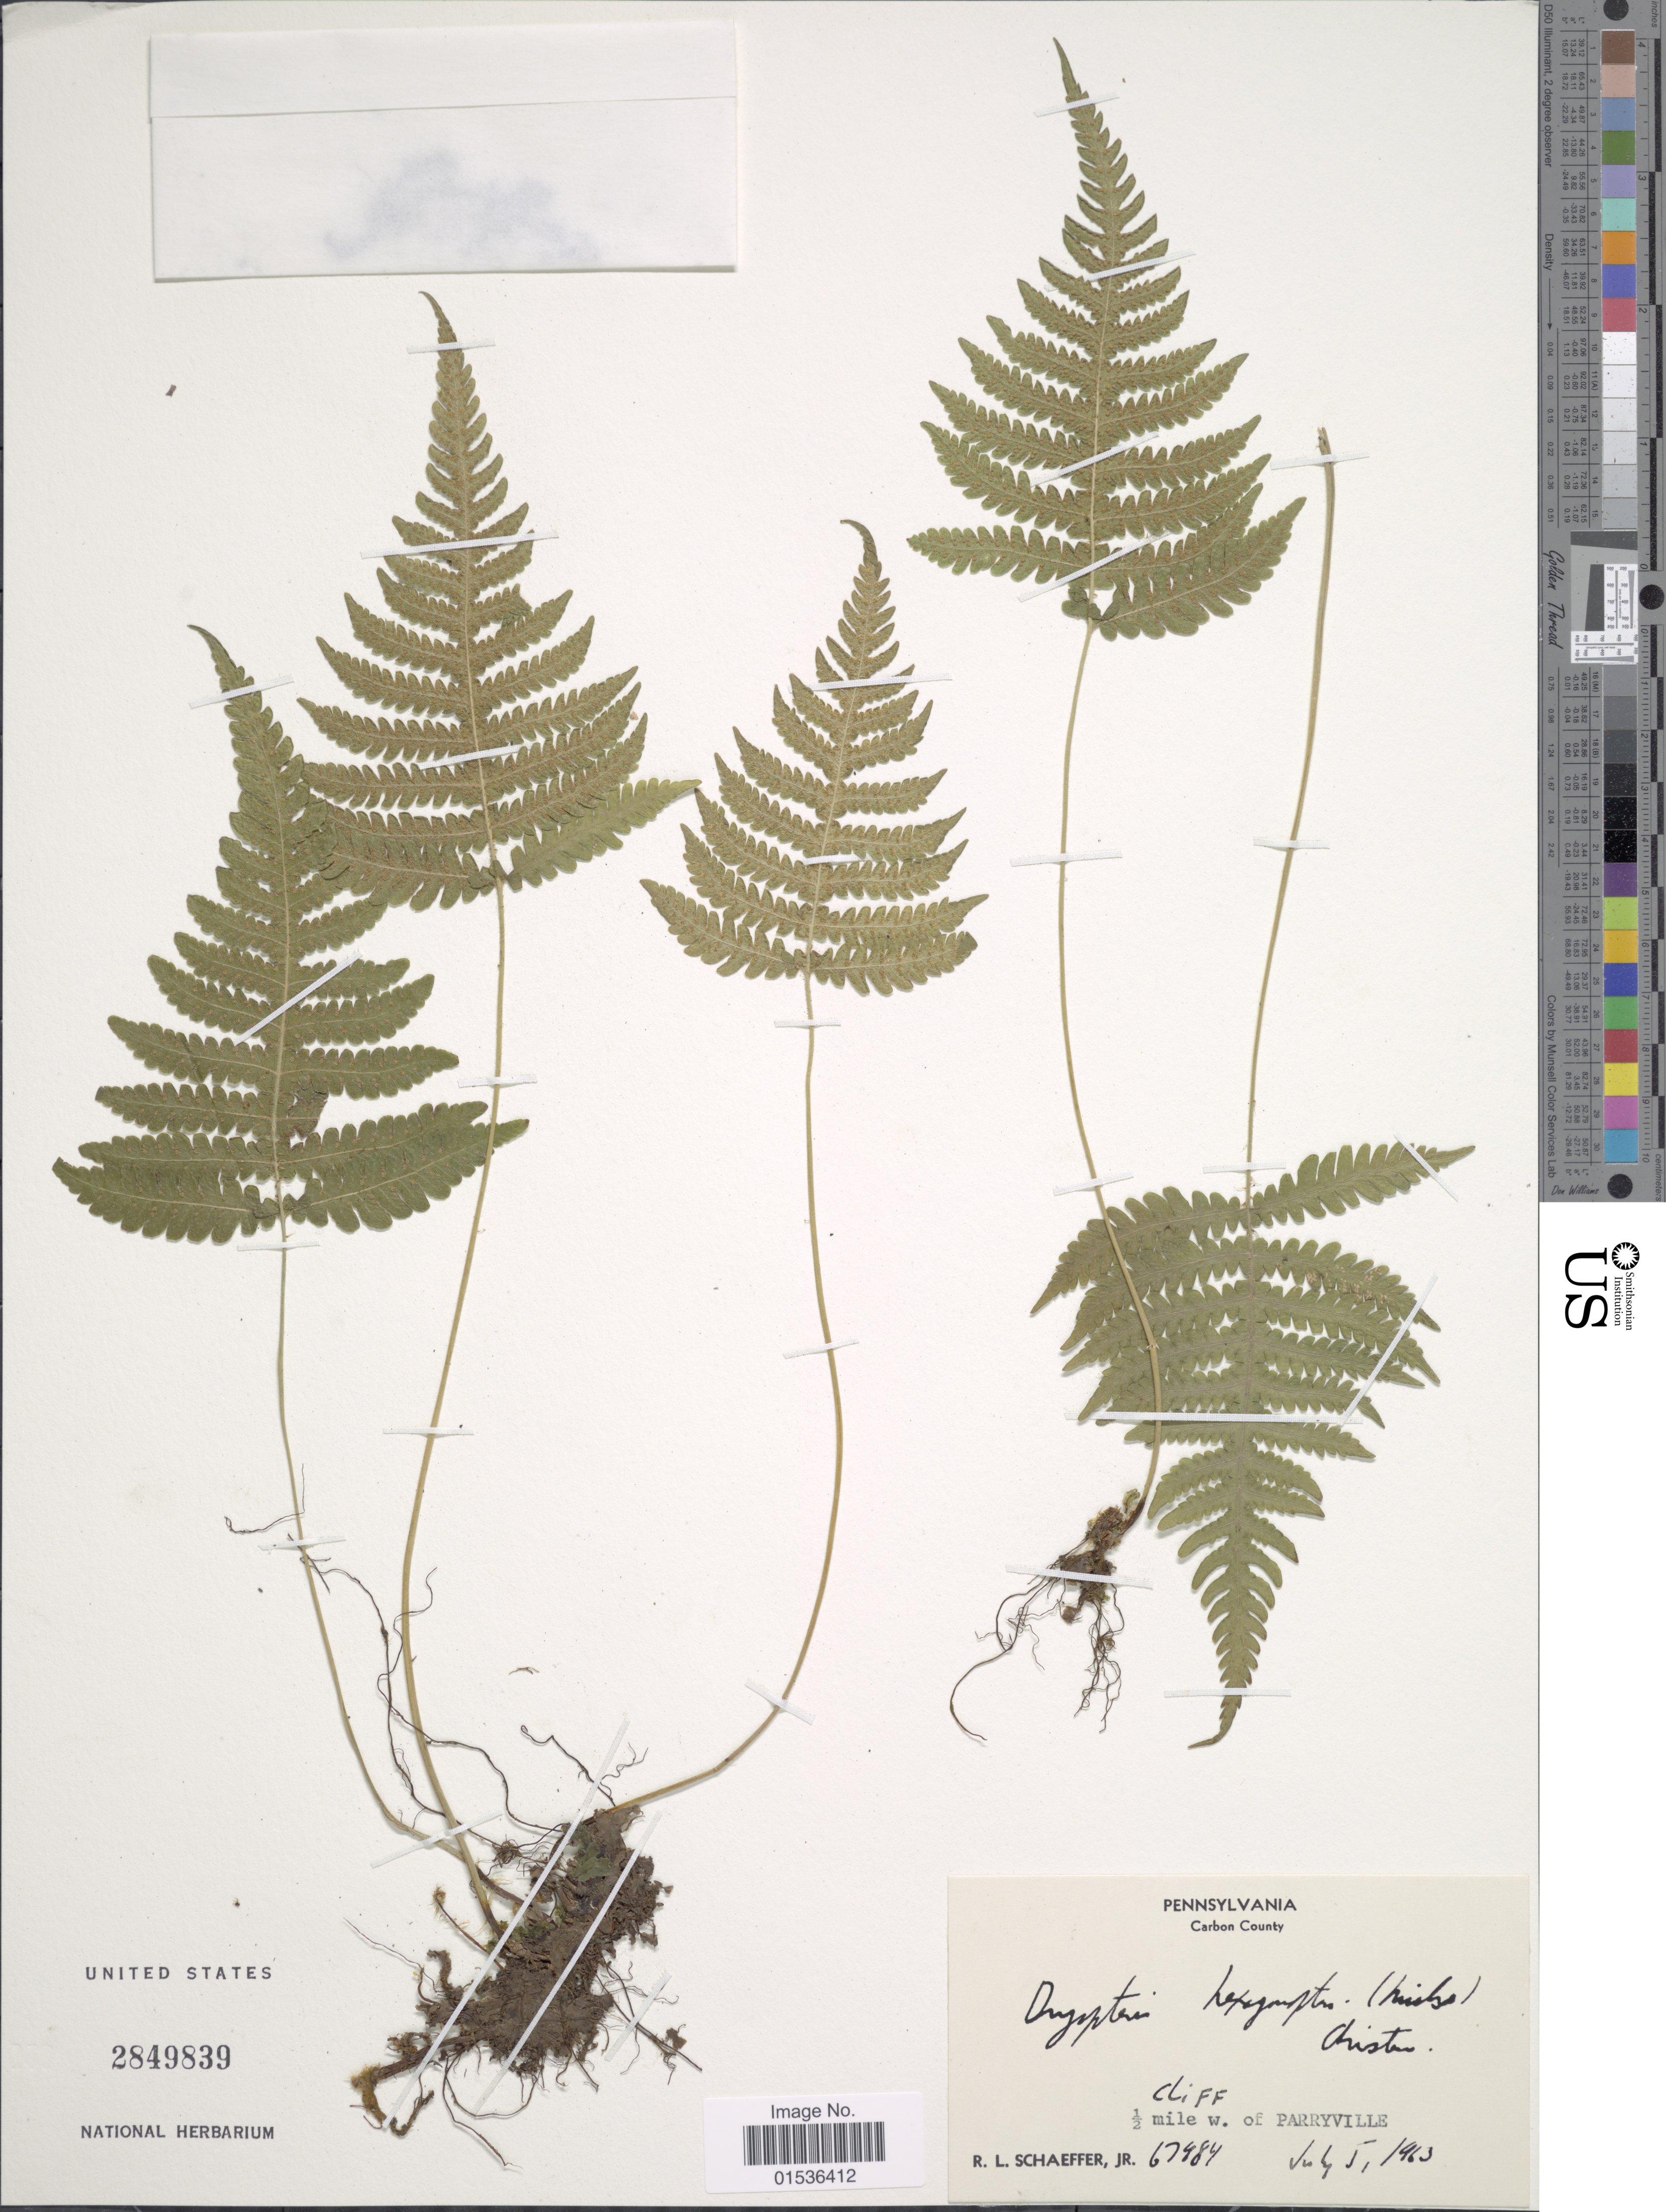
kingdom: Plantae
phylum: Tracheophyta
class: Polypodiopsida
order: Polypodiales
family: Thelypteridaceae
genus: Phegopteris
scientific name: Phegopteris hexagonoptera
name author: (Michx.) Fée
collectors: R. L. Schaeffer Jr.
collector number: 67484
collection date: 1963-07-05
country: United States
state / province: Pennsylvania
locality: Carbon County. ½ mile w. of Parryville.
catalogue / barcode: US 2849839